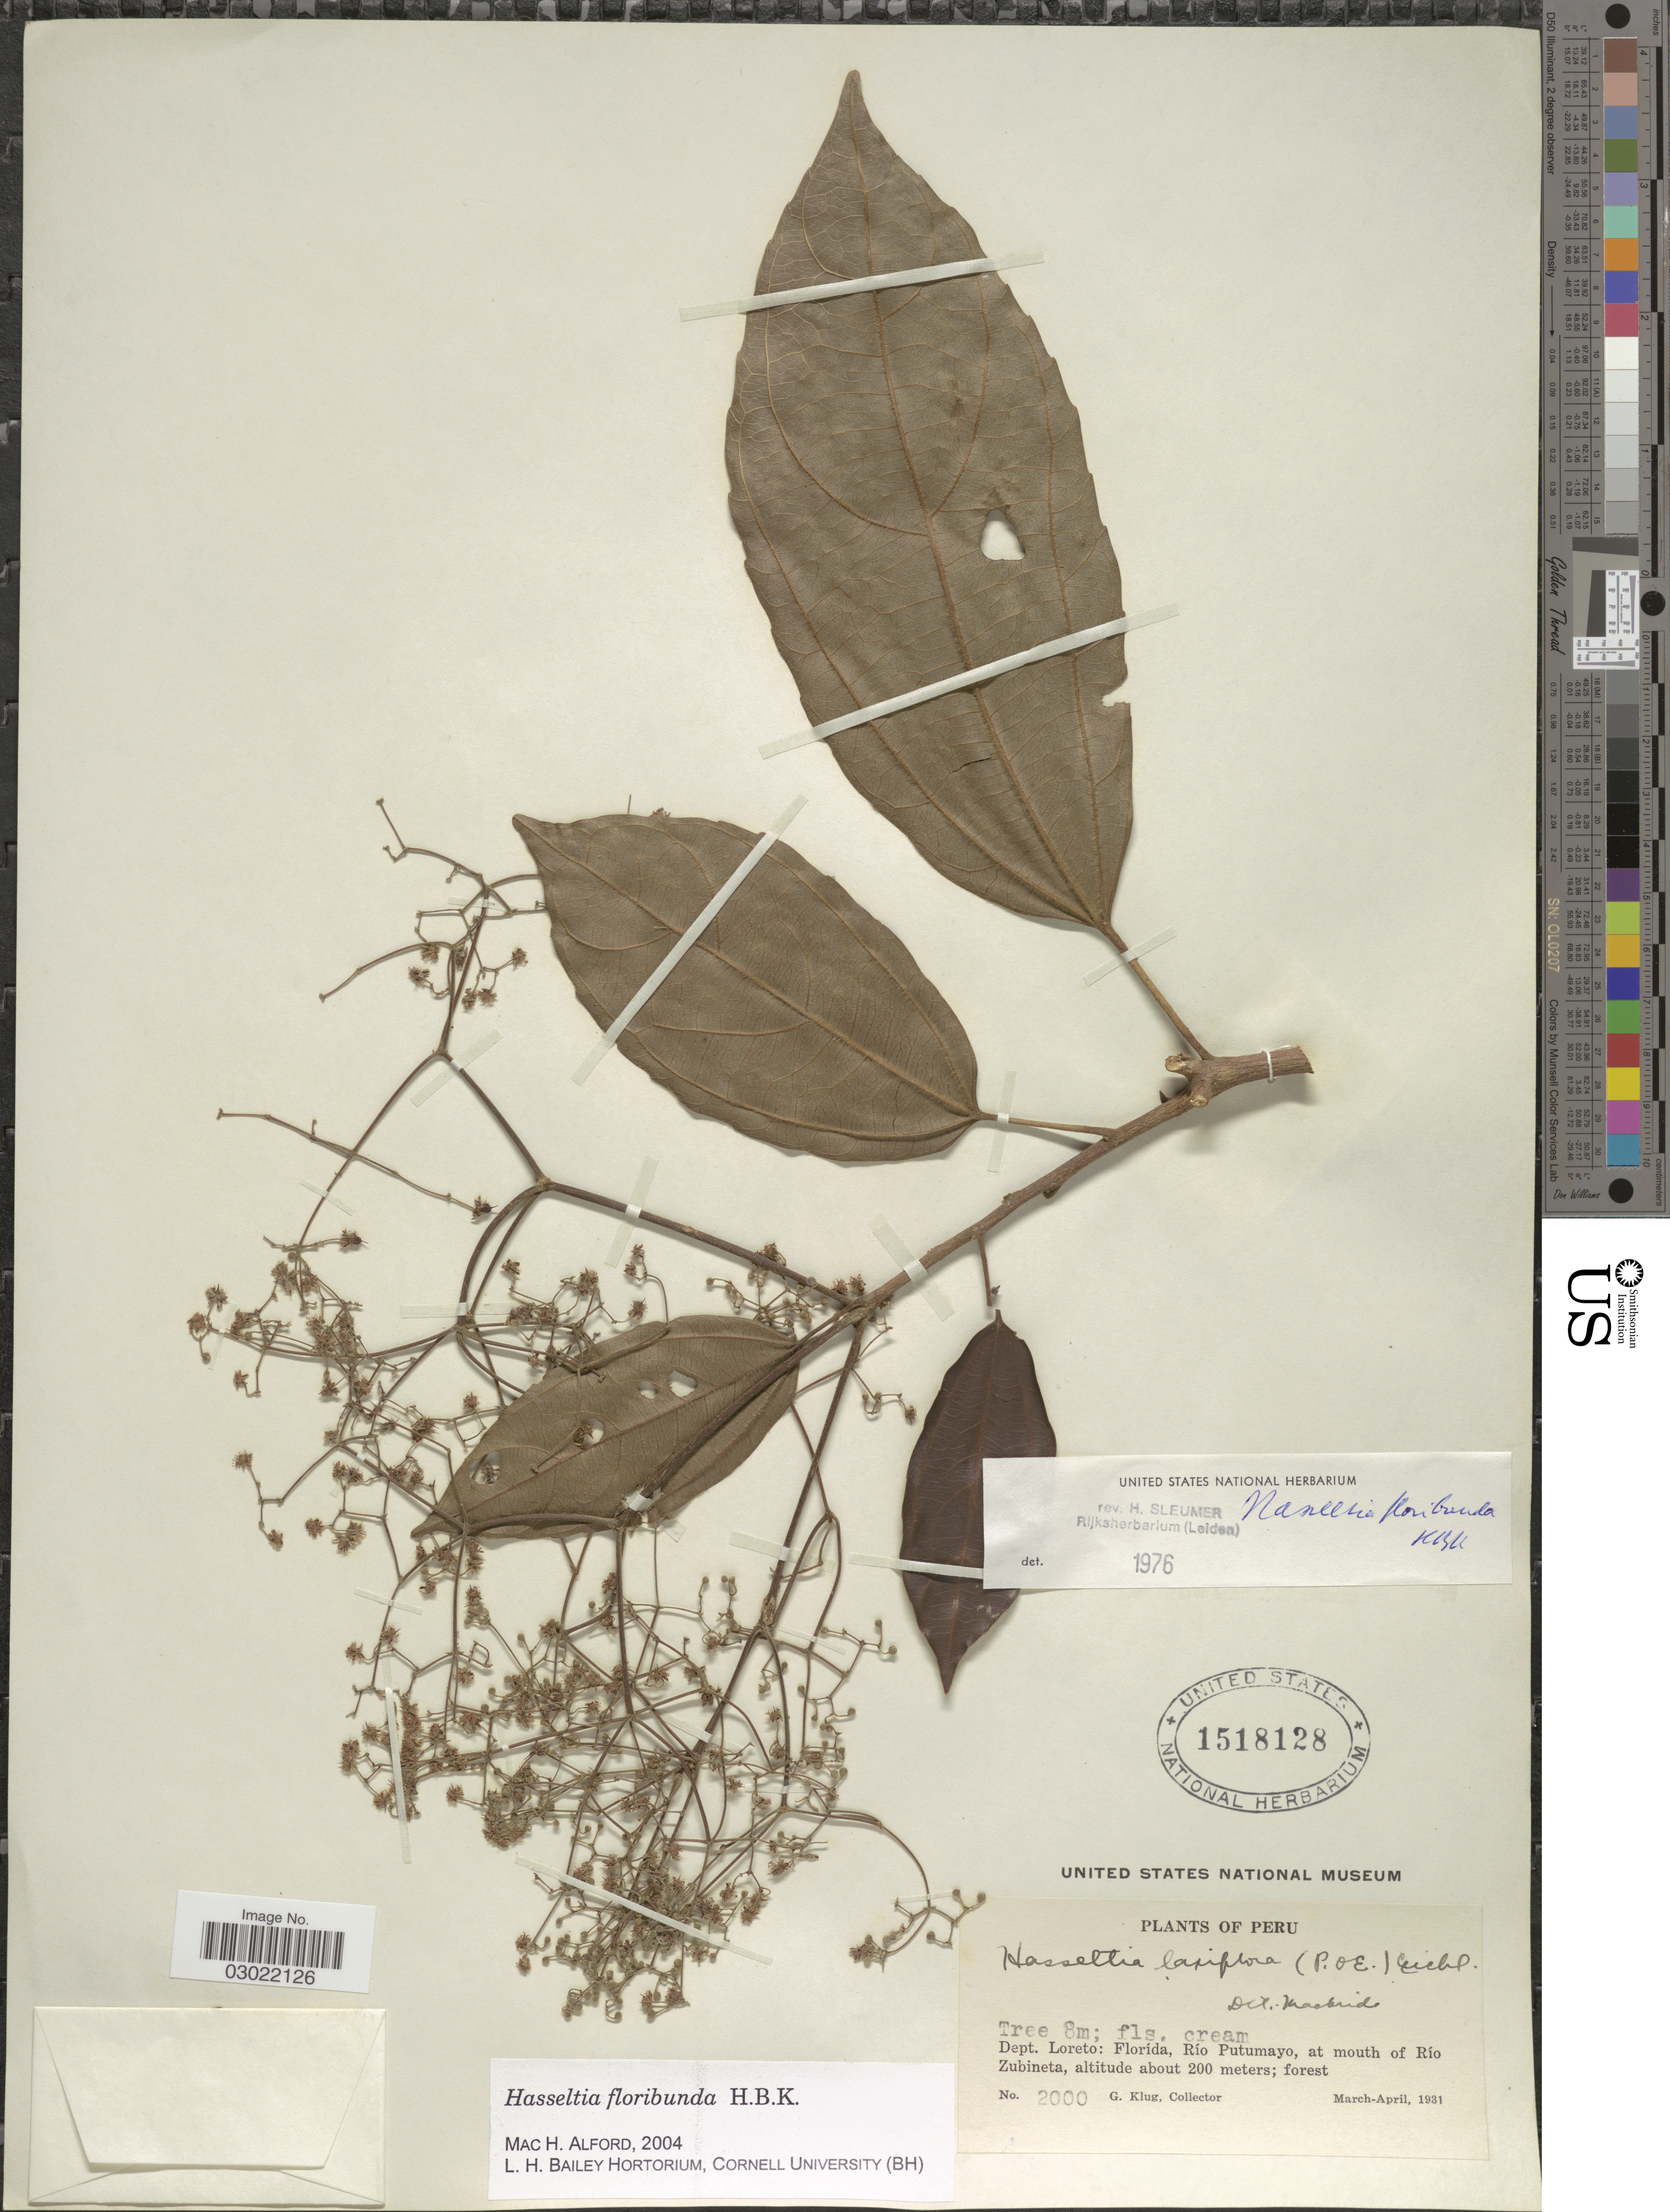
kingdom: Plantae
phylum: Tracheophyta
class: Magnoliopsida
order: Malpighiales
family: Salicaceae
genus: Hasseltia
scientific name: Hasseltia floribunda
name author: Kunth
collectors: G. Klug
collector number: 2000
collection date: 1931-03/1931-04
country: Peru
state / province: Loreto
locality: Dept. Loreto: Florida, Río Putumayo, at mouth of Río Zubineta.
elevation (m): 200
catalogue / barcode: US 1518128